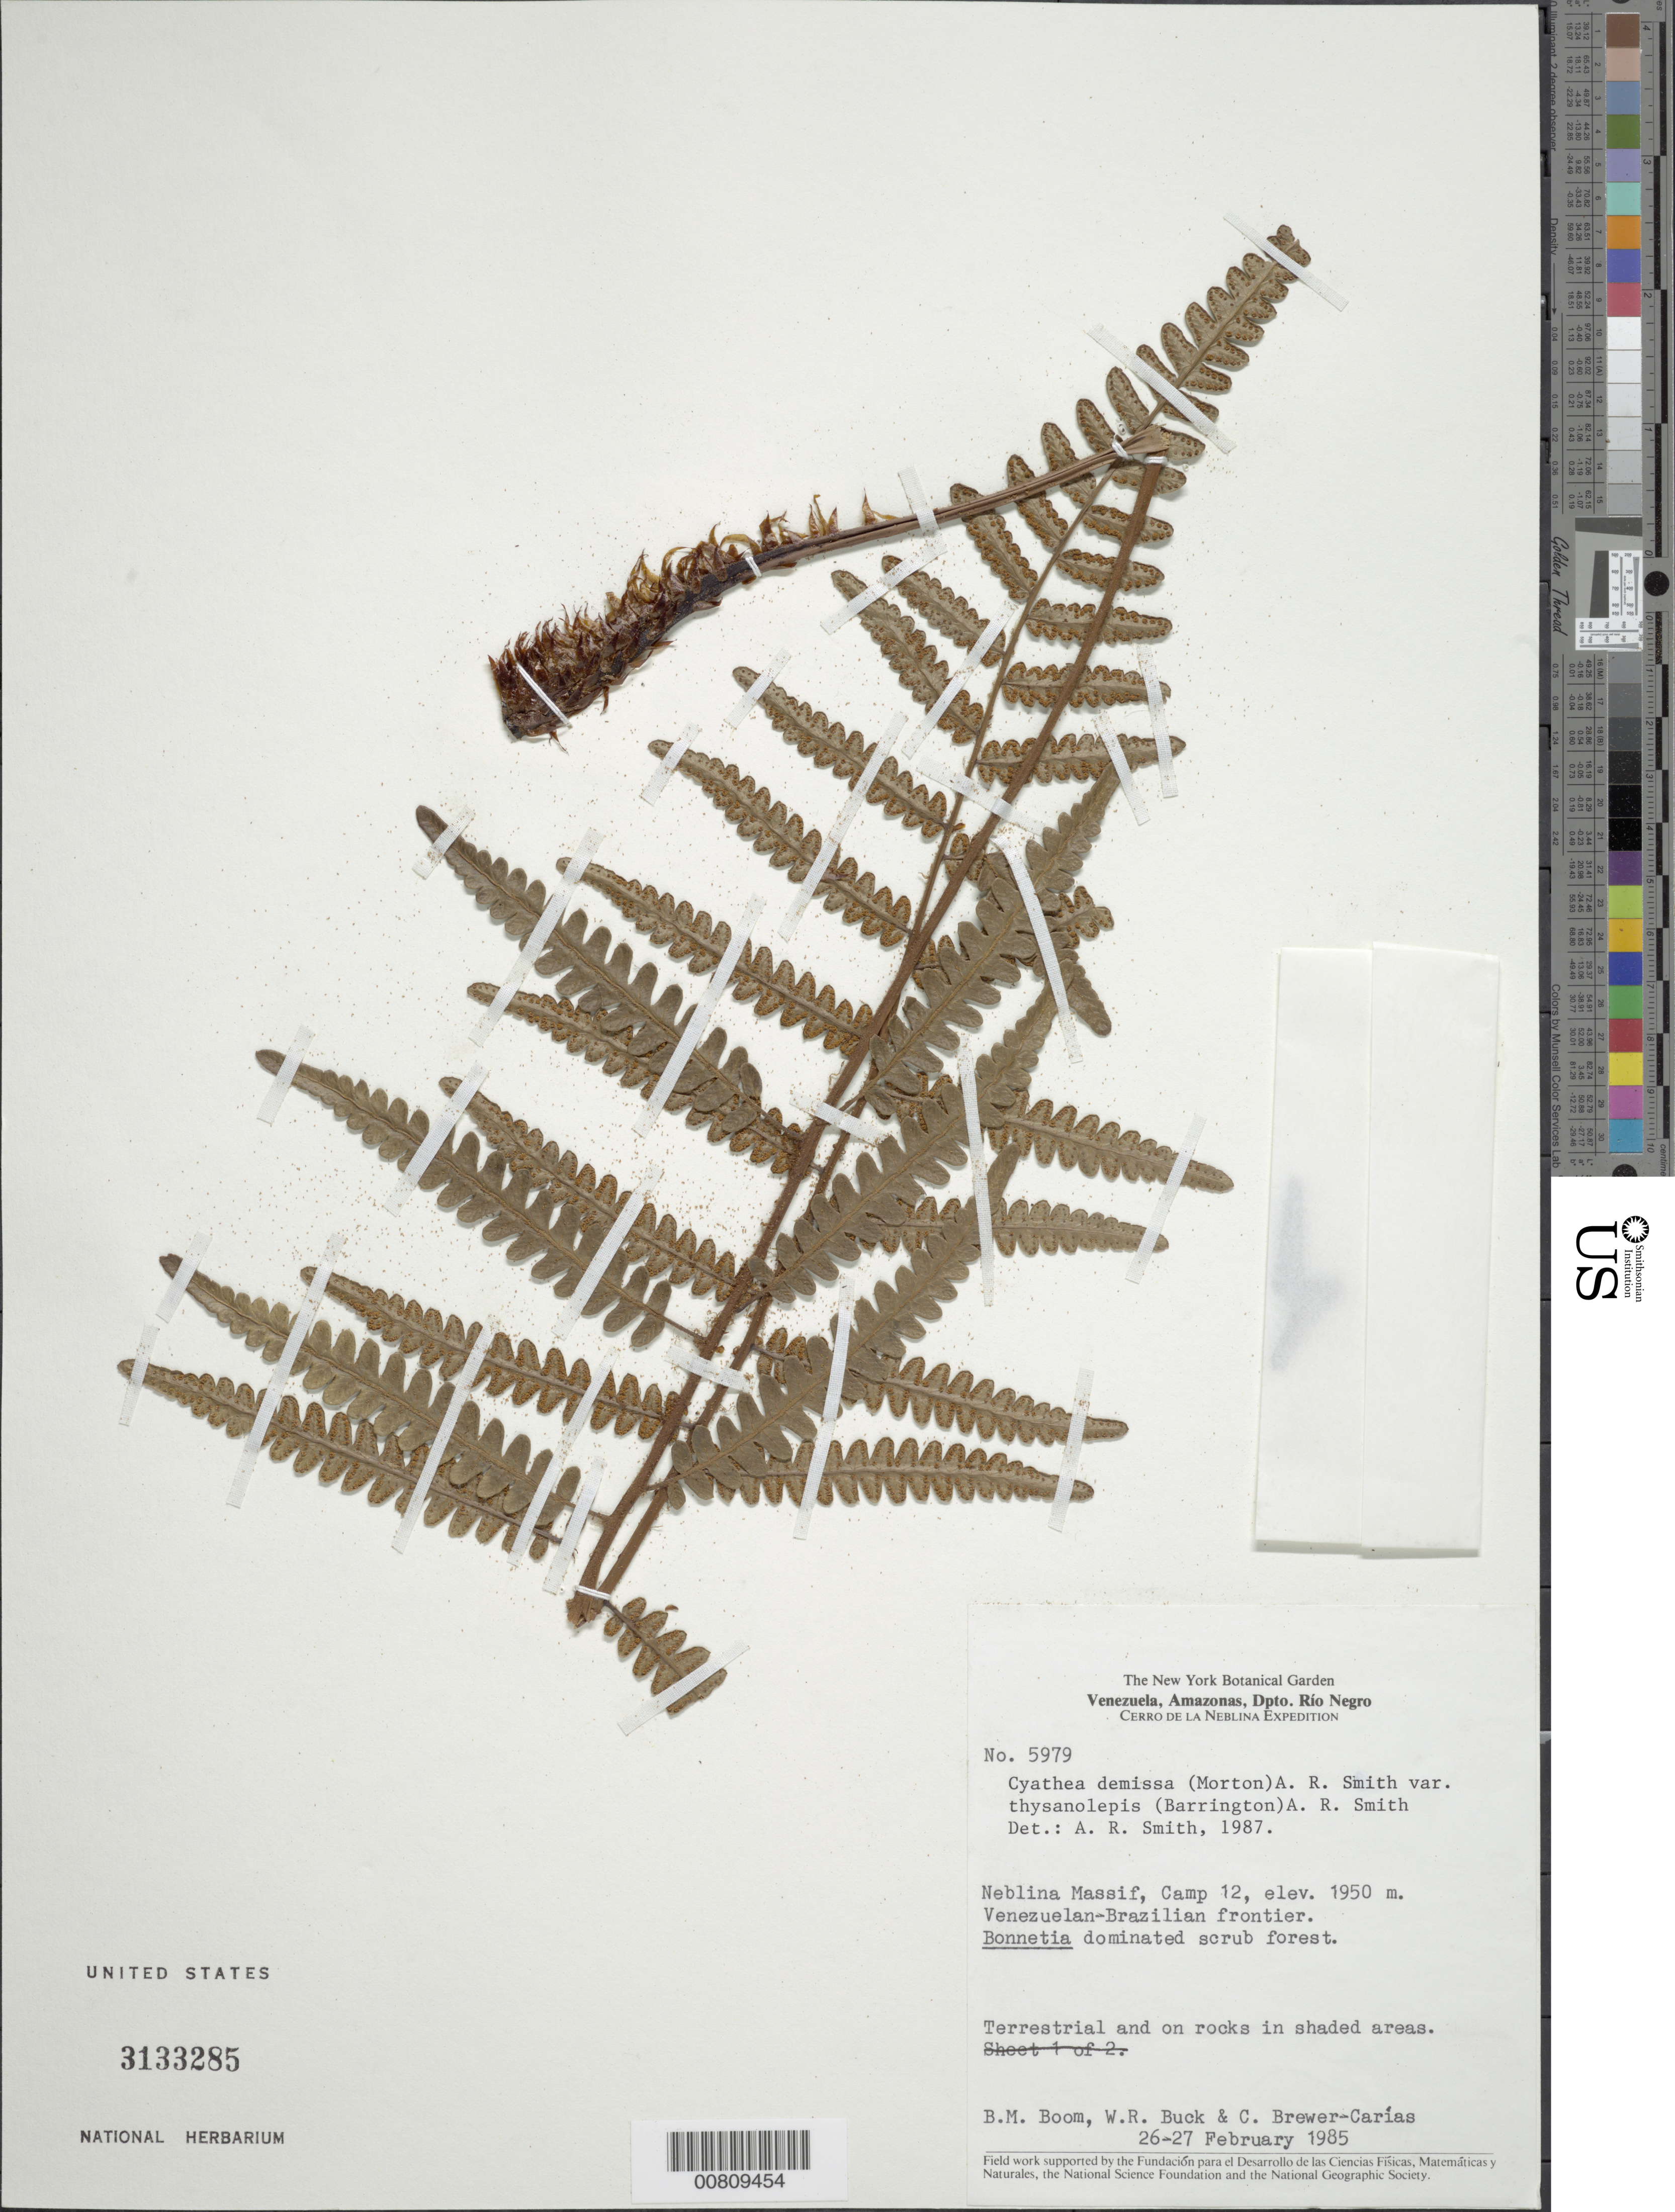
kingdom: Plantae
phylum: Tracheophyta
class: Polypodiopsida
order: Cyatheales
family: Cyatheaceae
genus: Cyathea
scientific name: Cyathea demissa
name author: (C.V. Morton) A.R. Sm. ex Lellinger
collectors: B. M. Boom, W. R. Buck & C. Brewer-Carias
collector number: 5979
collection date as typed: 26-Feb-85 to 27-Feb-85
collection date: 1985-02-26/1985-02-27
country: Venezuela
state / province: Amazonas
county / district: Río Negro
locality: Neblina Massif, Camp 12, Venezuelan-Brazilian frontier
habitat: Bonnetia dominated scrub forest; on rocks in shaded areas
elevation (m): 1950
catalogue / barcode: US 3133285